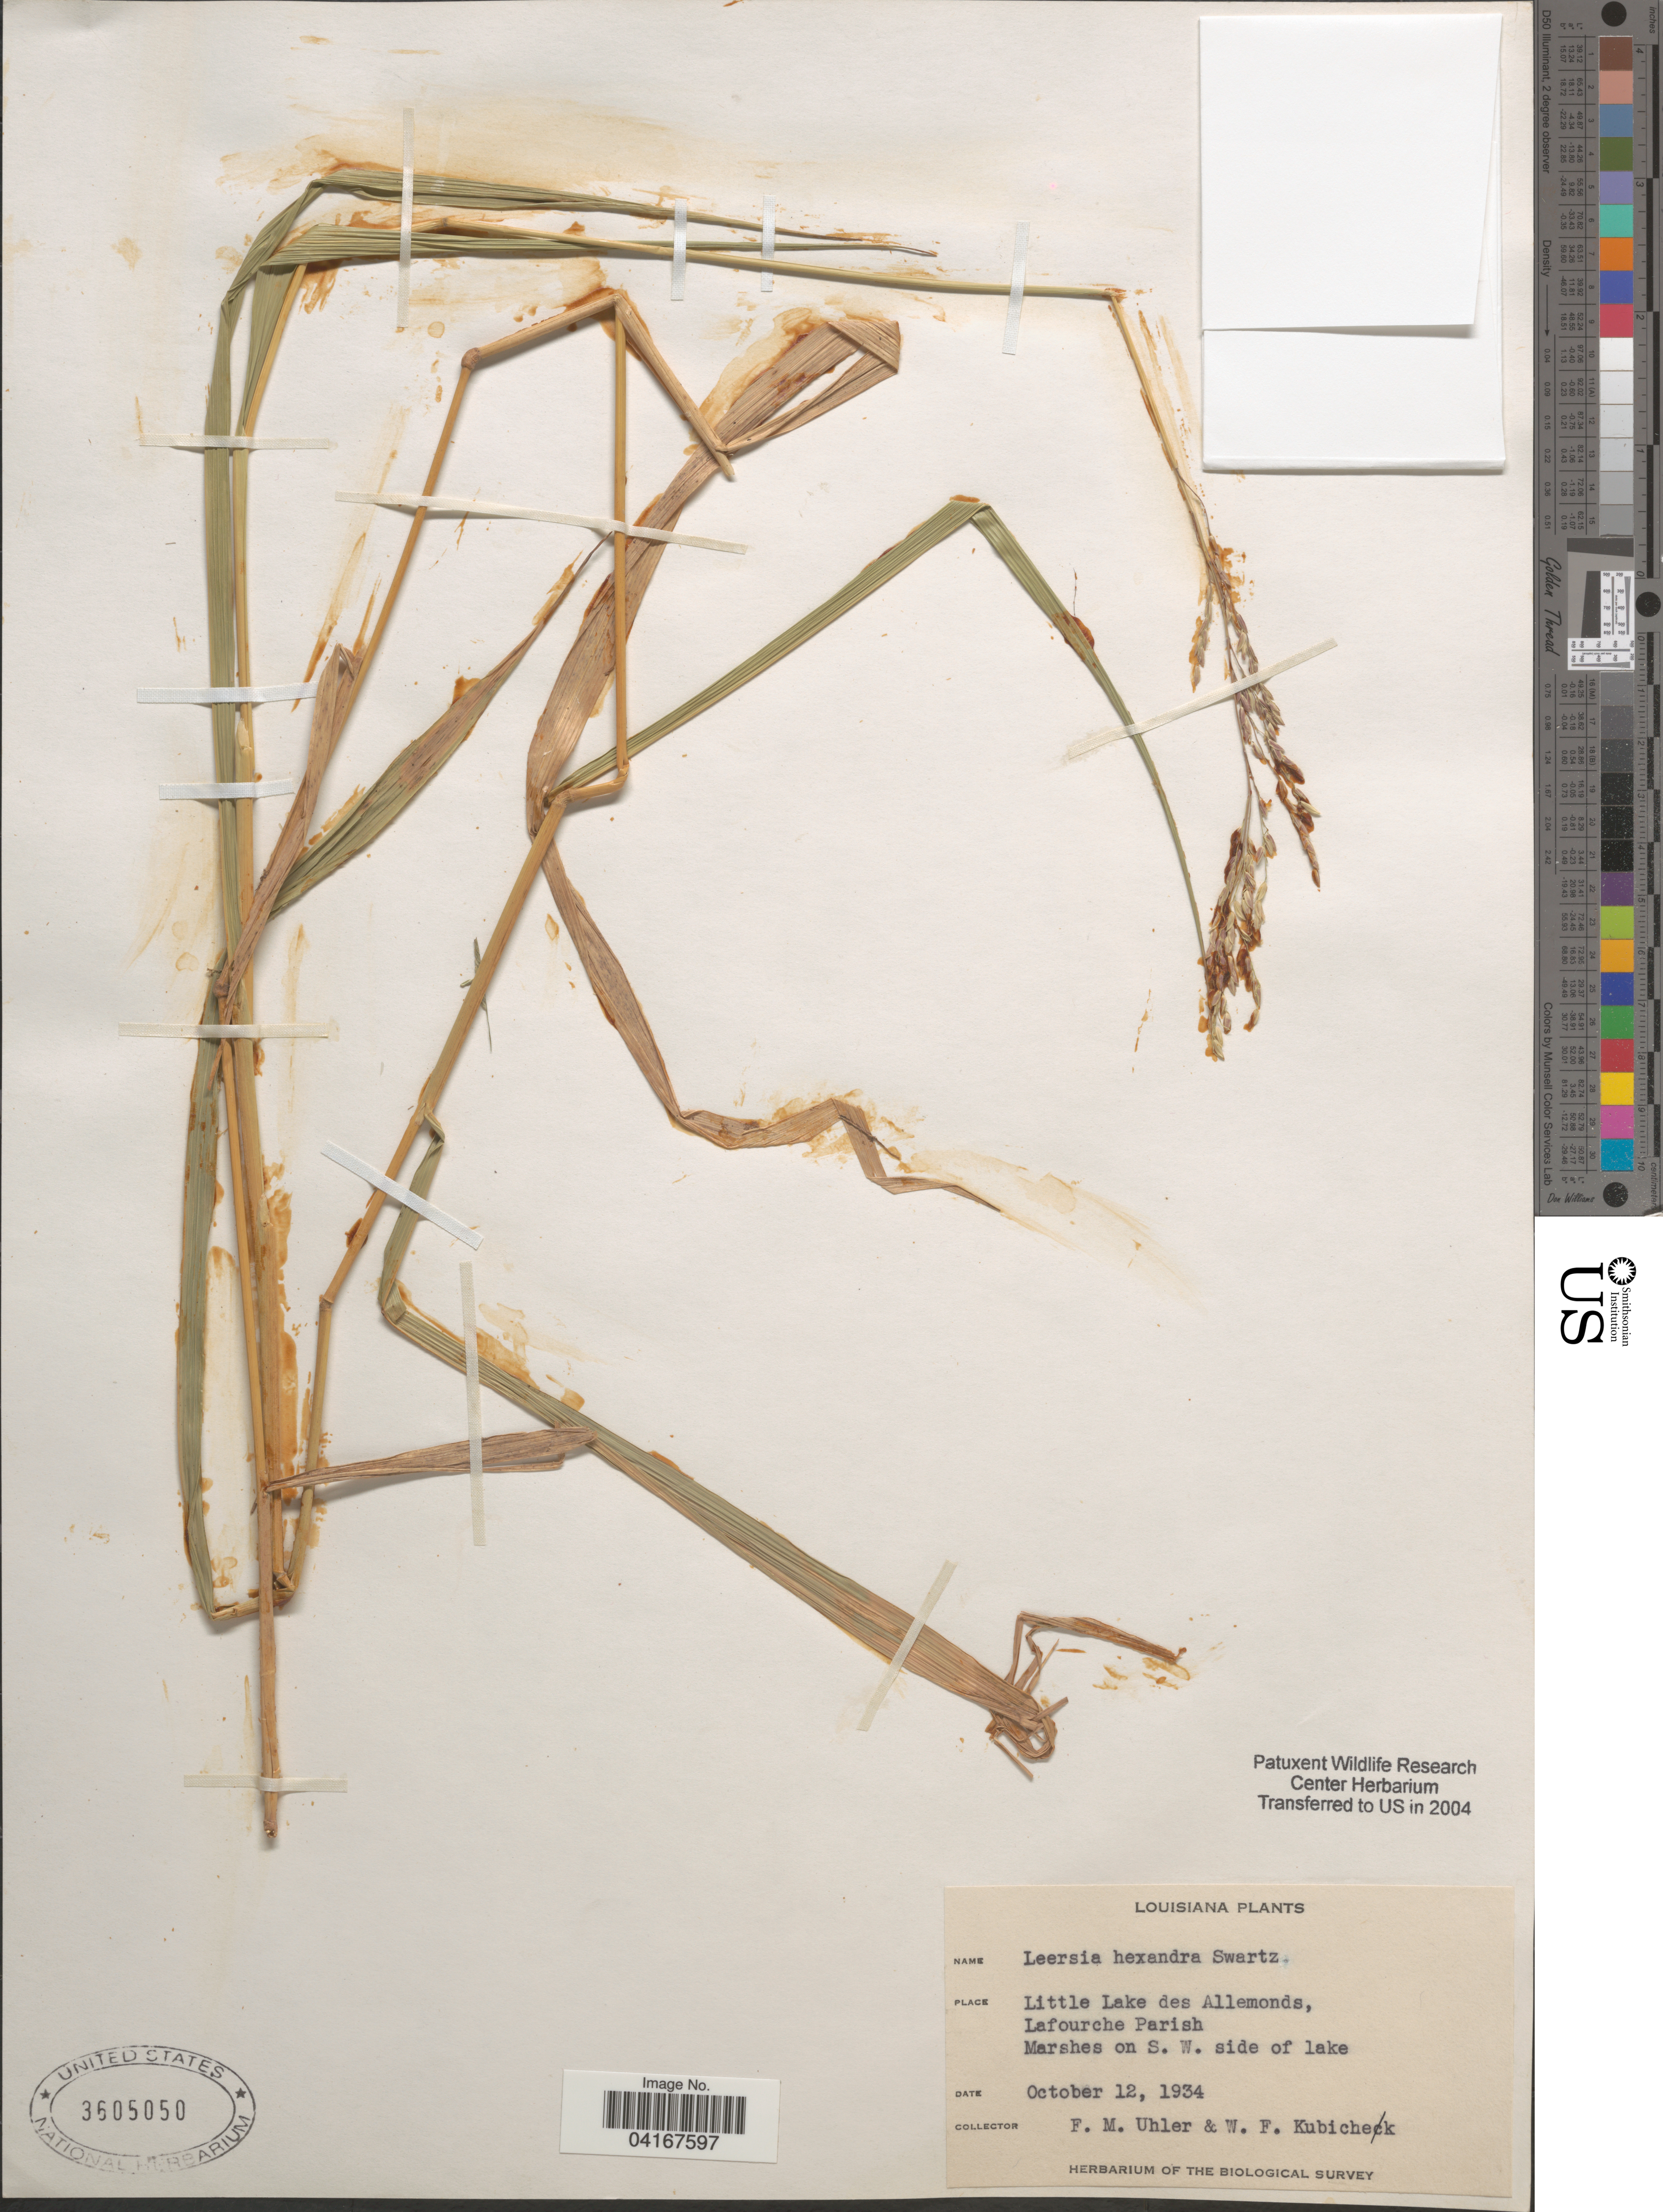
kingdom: Plantae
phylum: Tracheophyta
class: Liliopsida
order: Poales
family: Poaceae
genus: Leersia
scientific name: Leersia hexandra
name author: Sw.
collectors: F. M. Uhler & W. Kubichek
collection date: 1934-10-12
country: United States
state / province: Louisiana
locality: Little Lake des Allemonds, Lafourche Parish. Marshes on S.W. side of lake. The Biological Survey.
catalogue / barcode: US 3605050